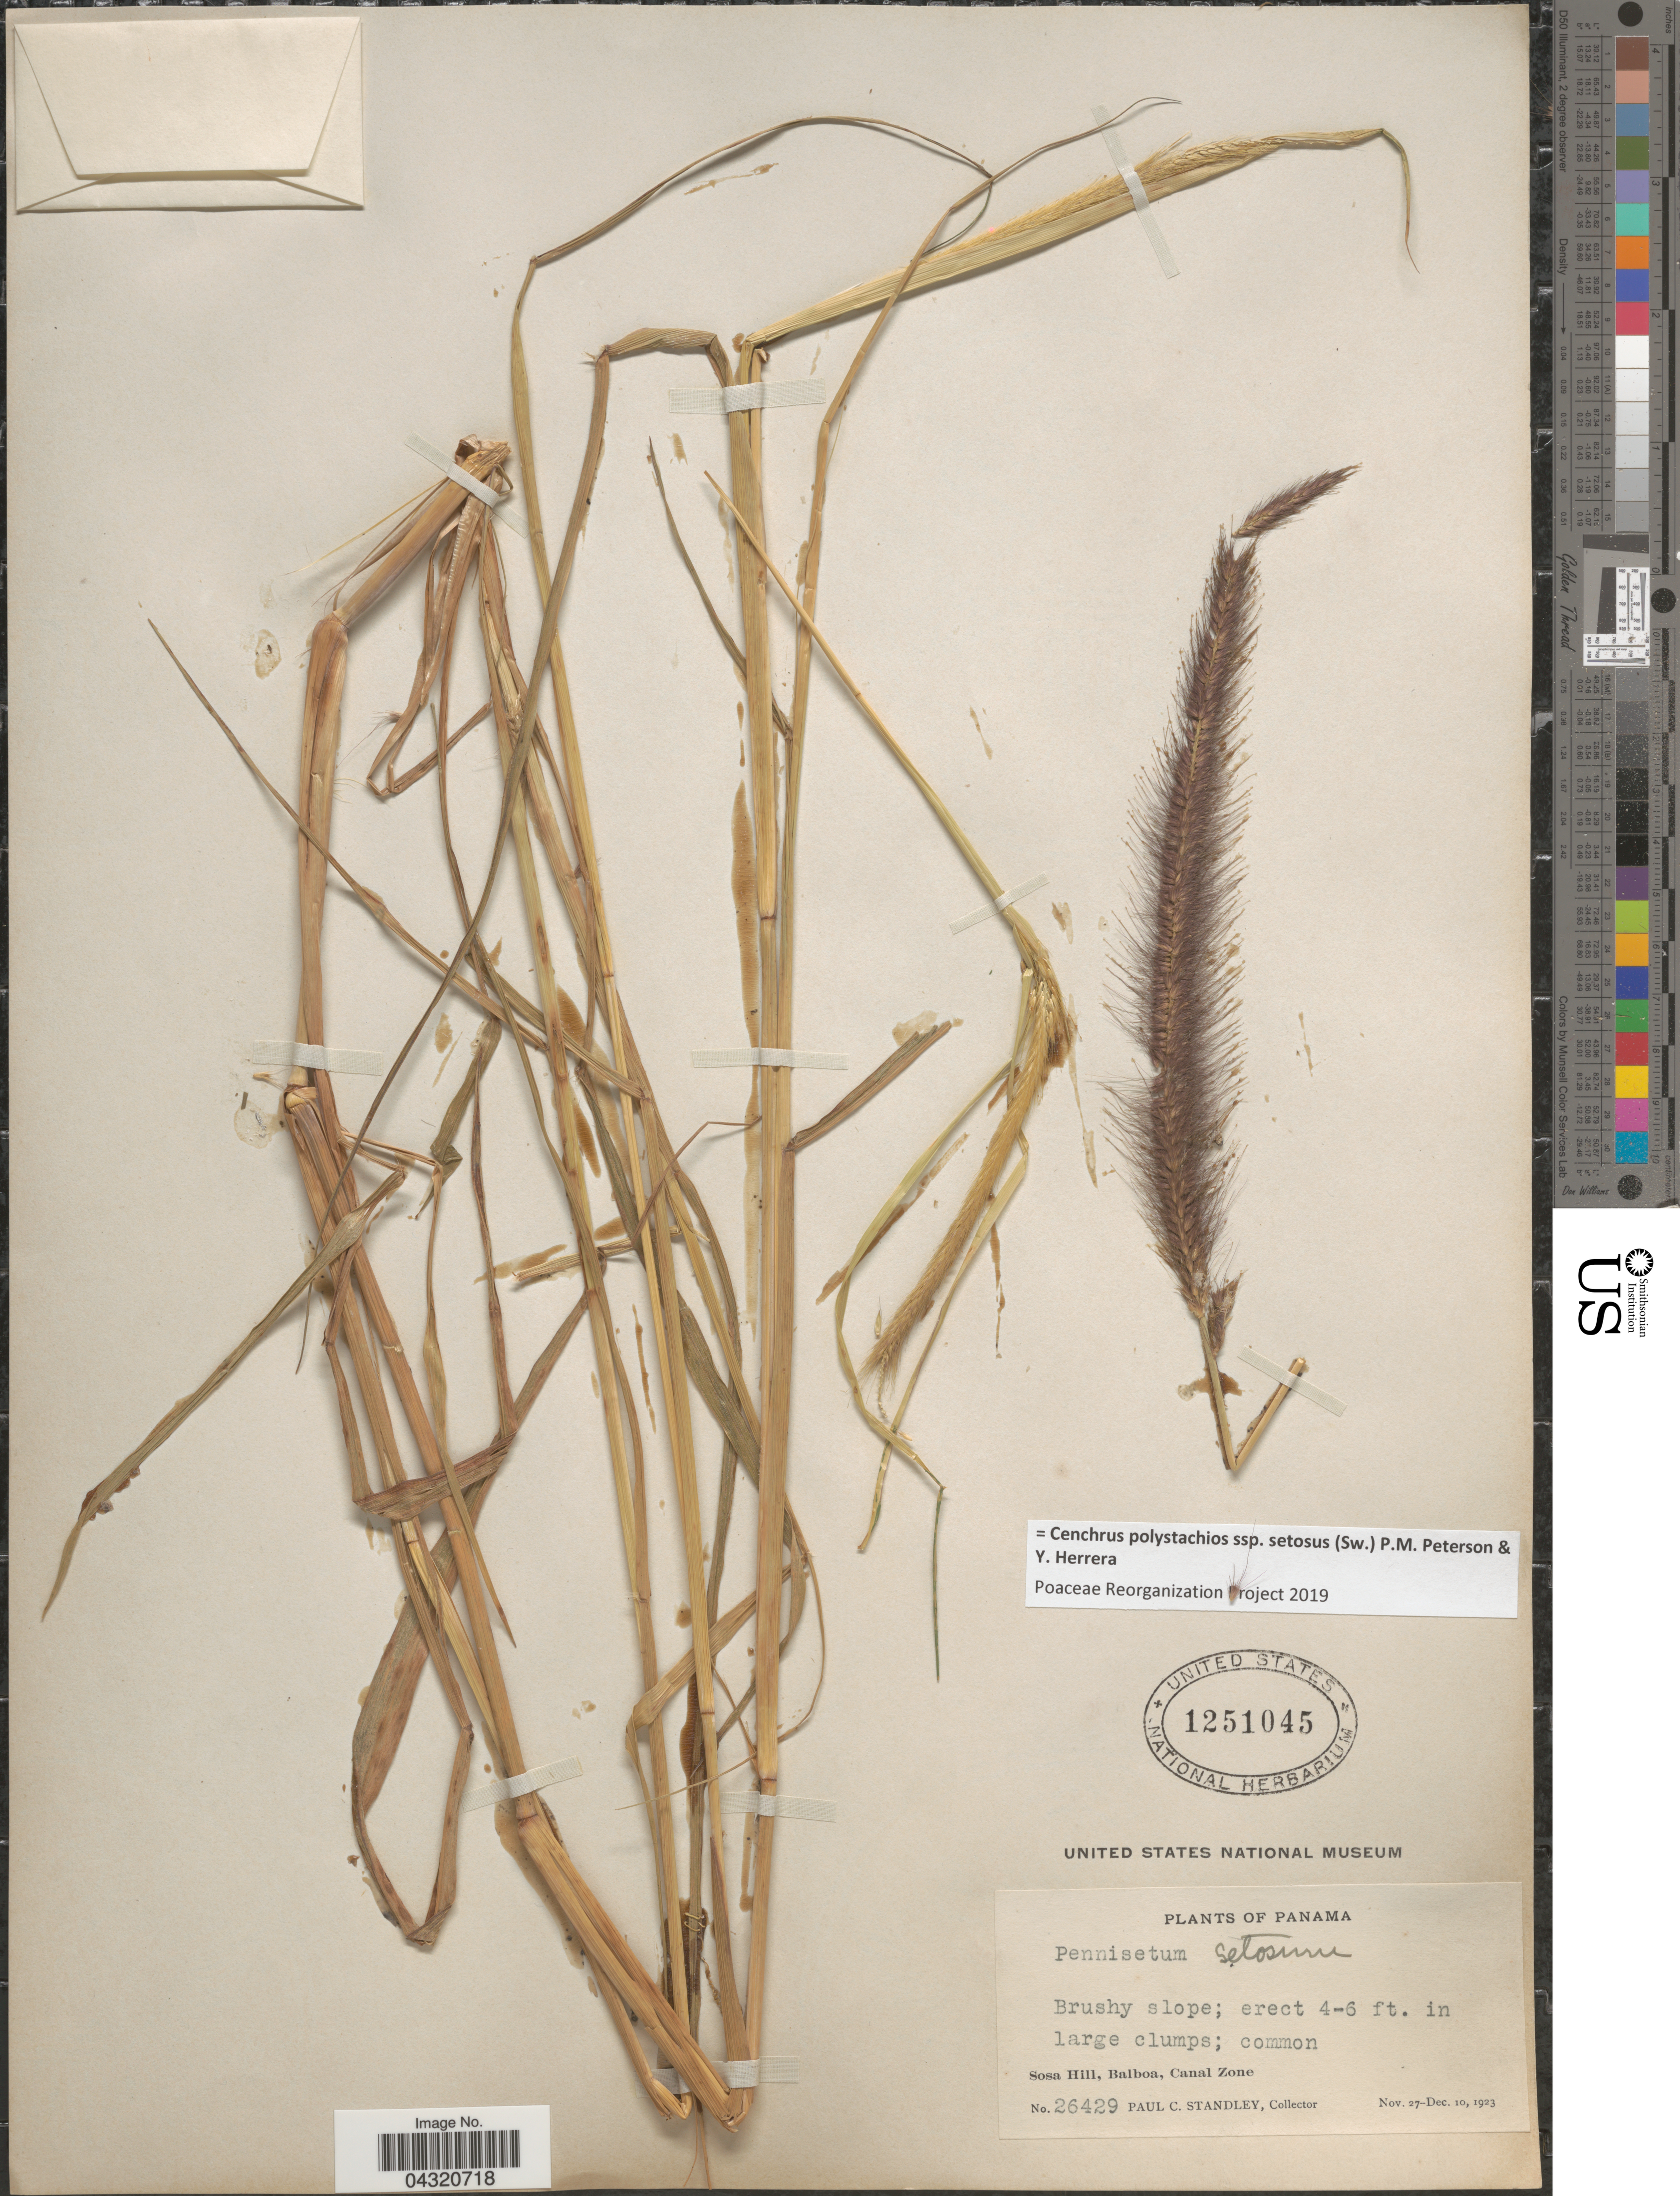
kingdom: Plantae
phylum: Tracheophyta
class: Liliopsida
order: Poales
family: Poaceae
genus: Cenchrus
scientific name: Cenchrus polystachios subsp. setosus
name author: (Sw.) P.M. Peterson & Y. Herrera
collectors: P. C. Standley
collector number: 26429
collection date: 1923-11-27/1923-12-10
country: Panama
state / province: Colón / Panamá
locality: Sosa Hill, Balboa, Canal Zone.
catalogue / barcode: US 1251045